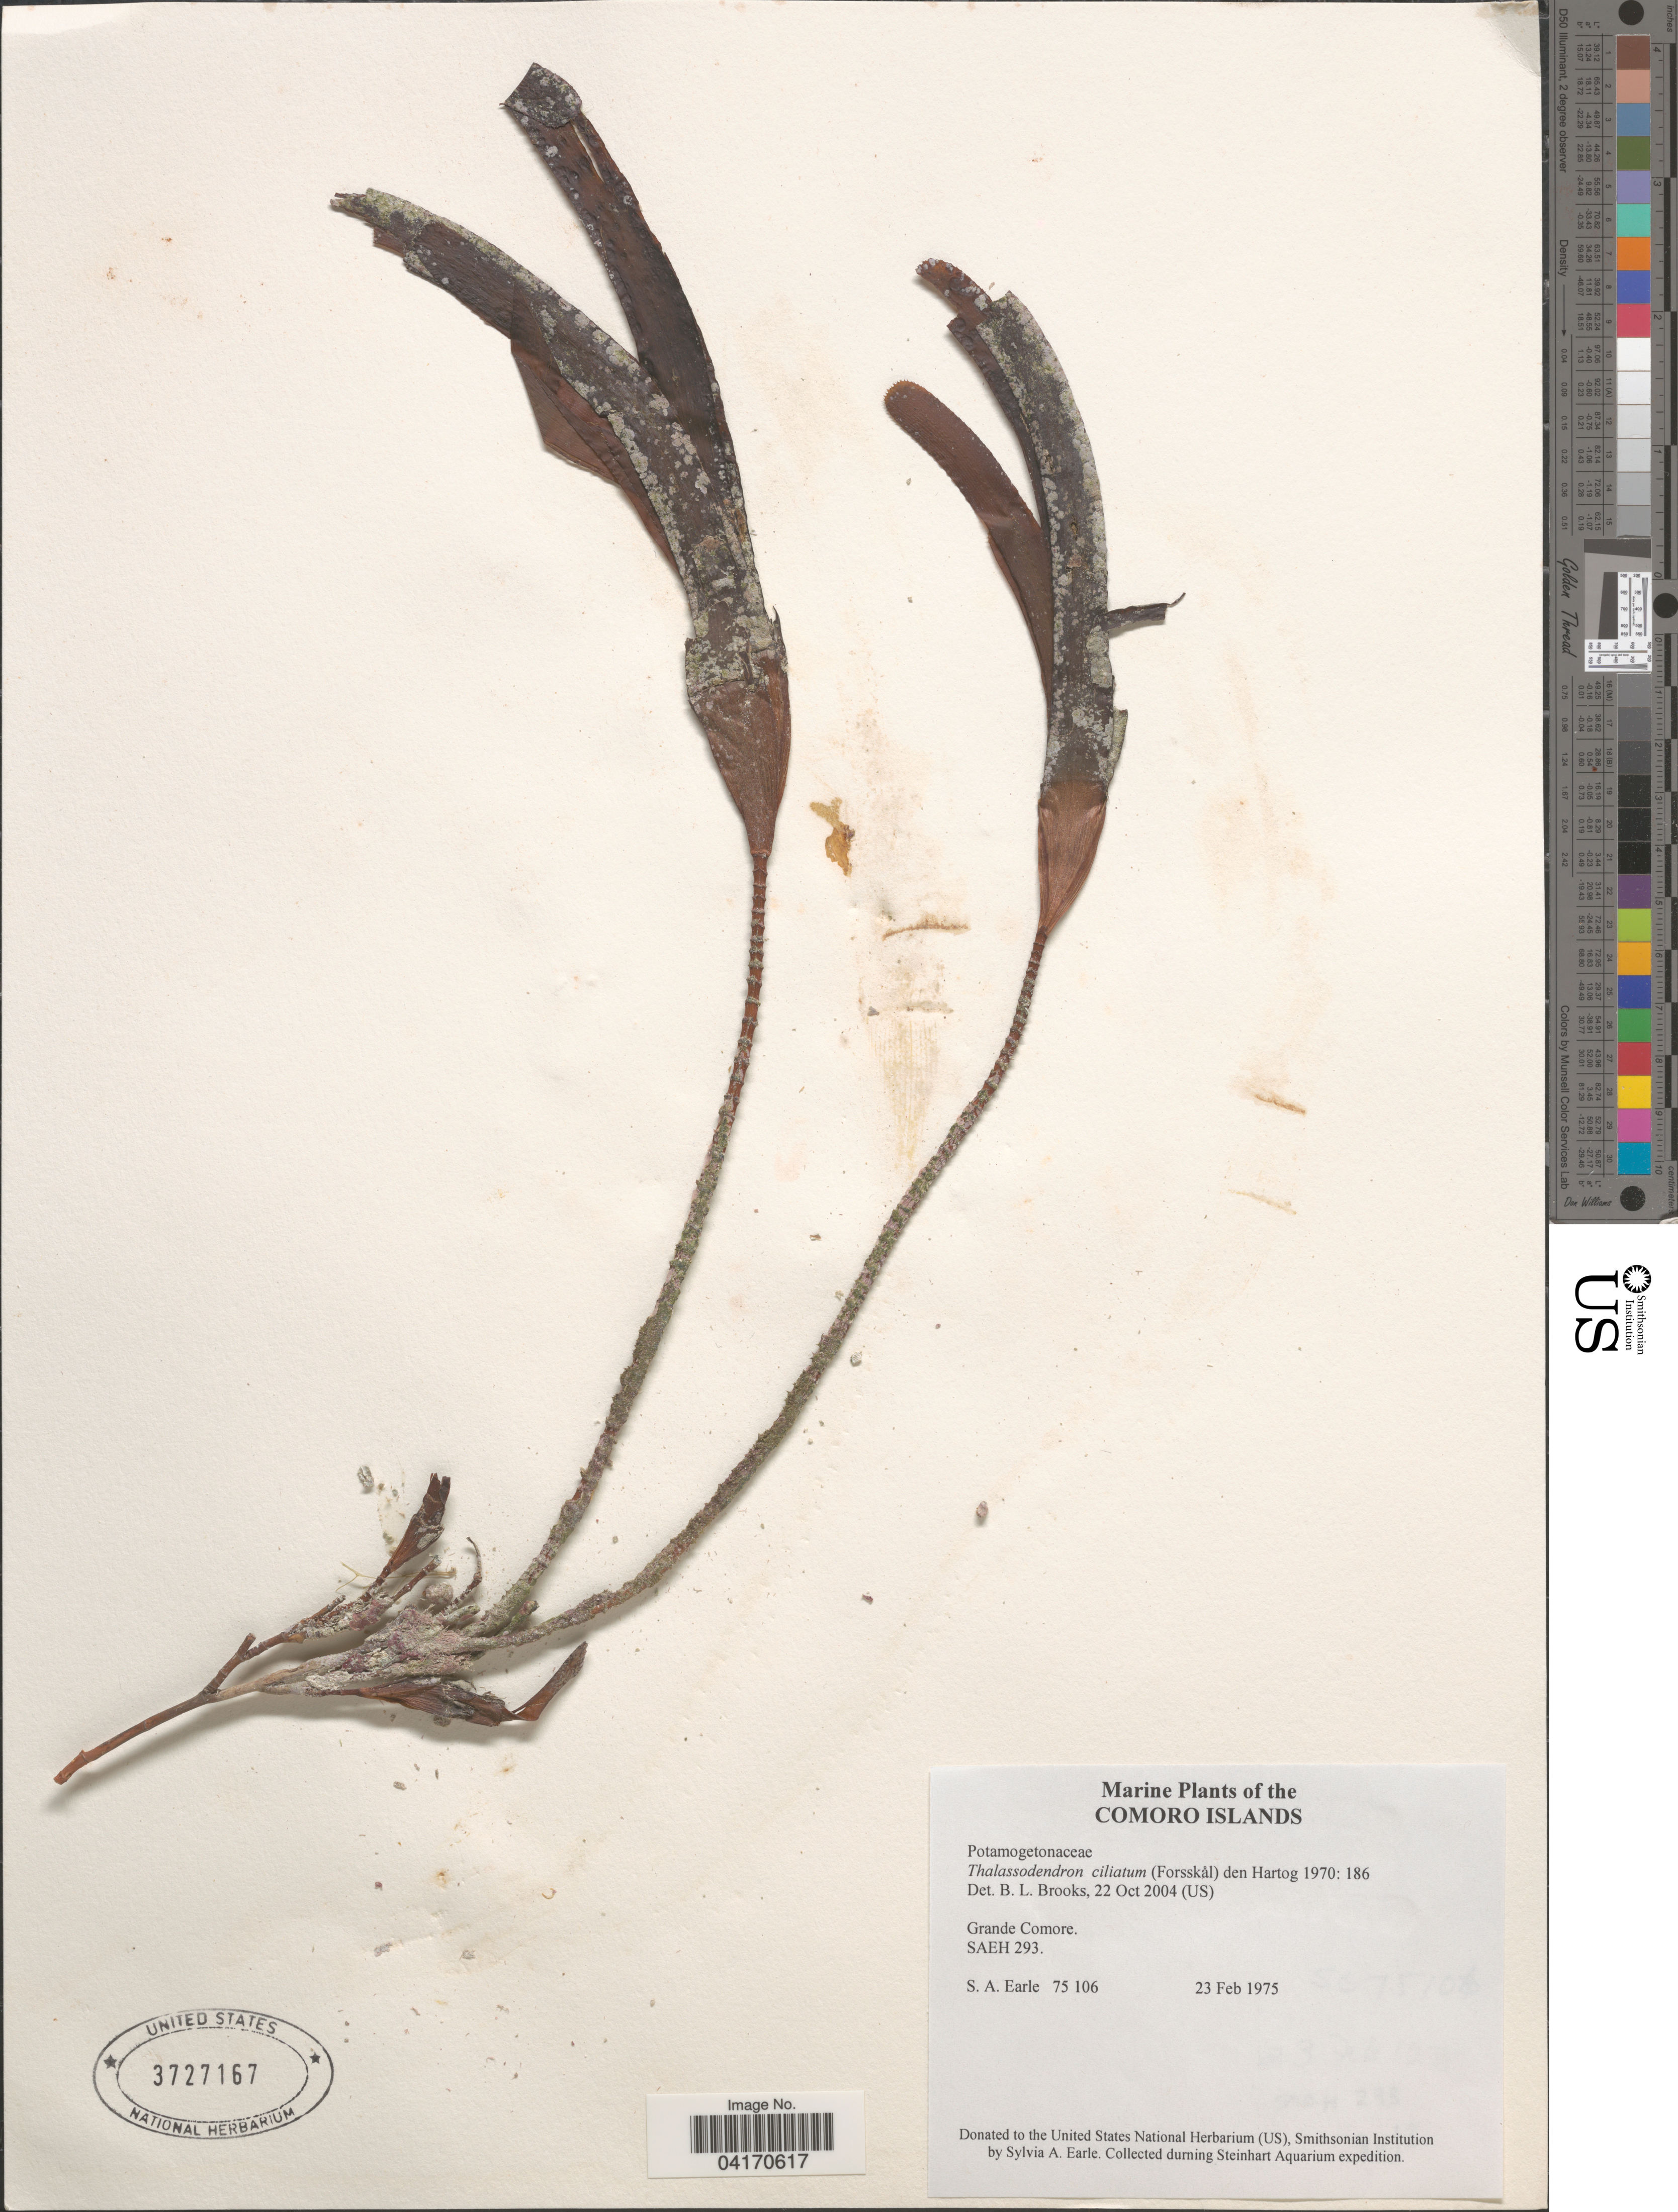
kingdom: Plantae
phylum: Tracheophyta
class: Liliopsida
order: Alismatales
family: Cymodoceaceae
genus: Thalassodendron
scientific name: Thalassodendron ciliatum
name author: (Forssk.) Hartog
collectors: S. A. Earle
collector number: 75106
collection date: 1975-02-23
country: Comoros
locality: Comoro Islands. Grande Comore. SAEH 293. Steinhart Aquarium expedition.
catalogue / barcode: US 3727167